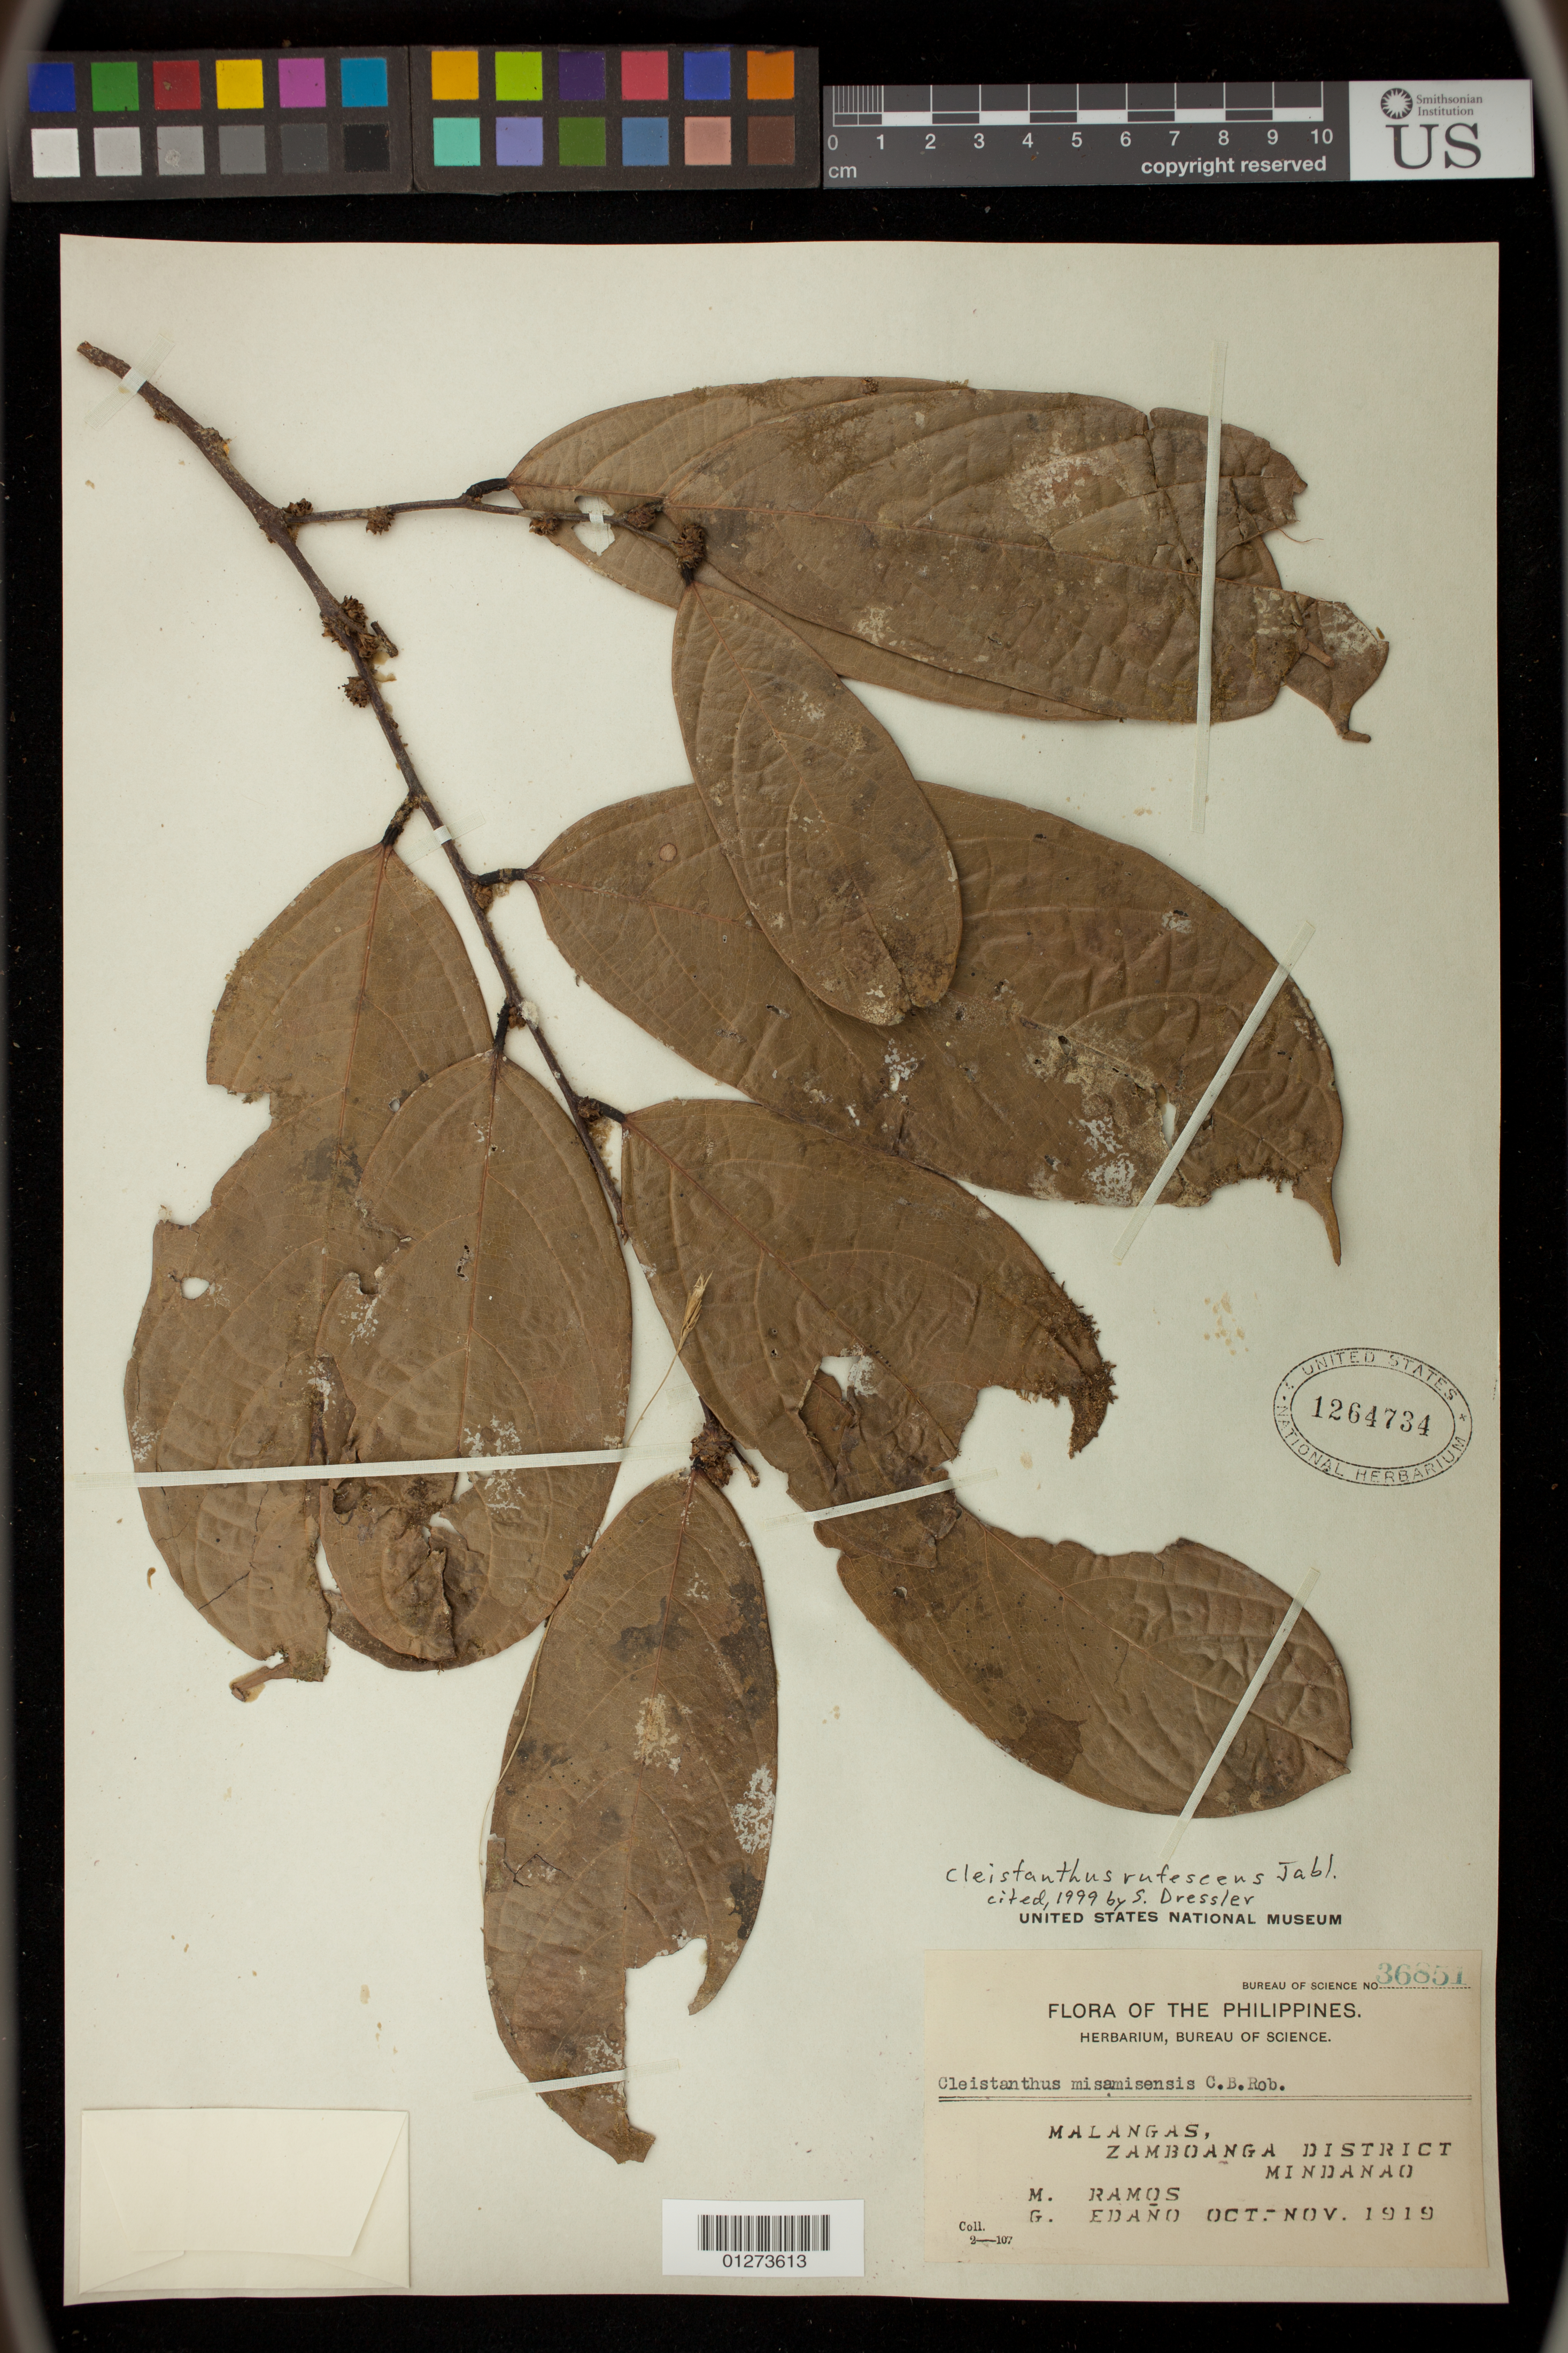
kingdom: Plantae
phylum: Tracheophyta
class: Magnoliopsida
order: Malpighiales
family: Phyllanthaceae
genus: Cleistanthus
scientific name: Cleistanthus rufescens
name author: Jabl.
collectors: M. Ramos & G. Edaño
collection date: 1919-10/1919-11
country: Philippines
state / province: Zamboanga Peninsula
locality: Malangas, Zamboanga District,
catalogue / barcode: US 1264734